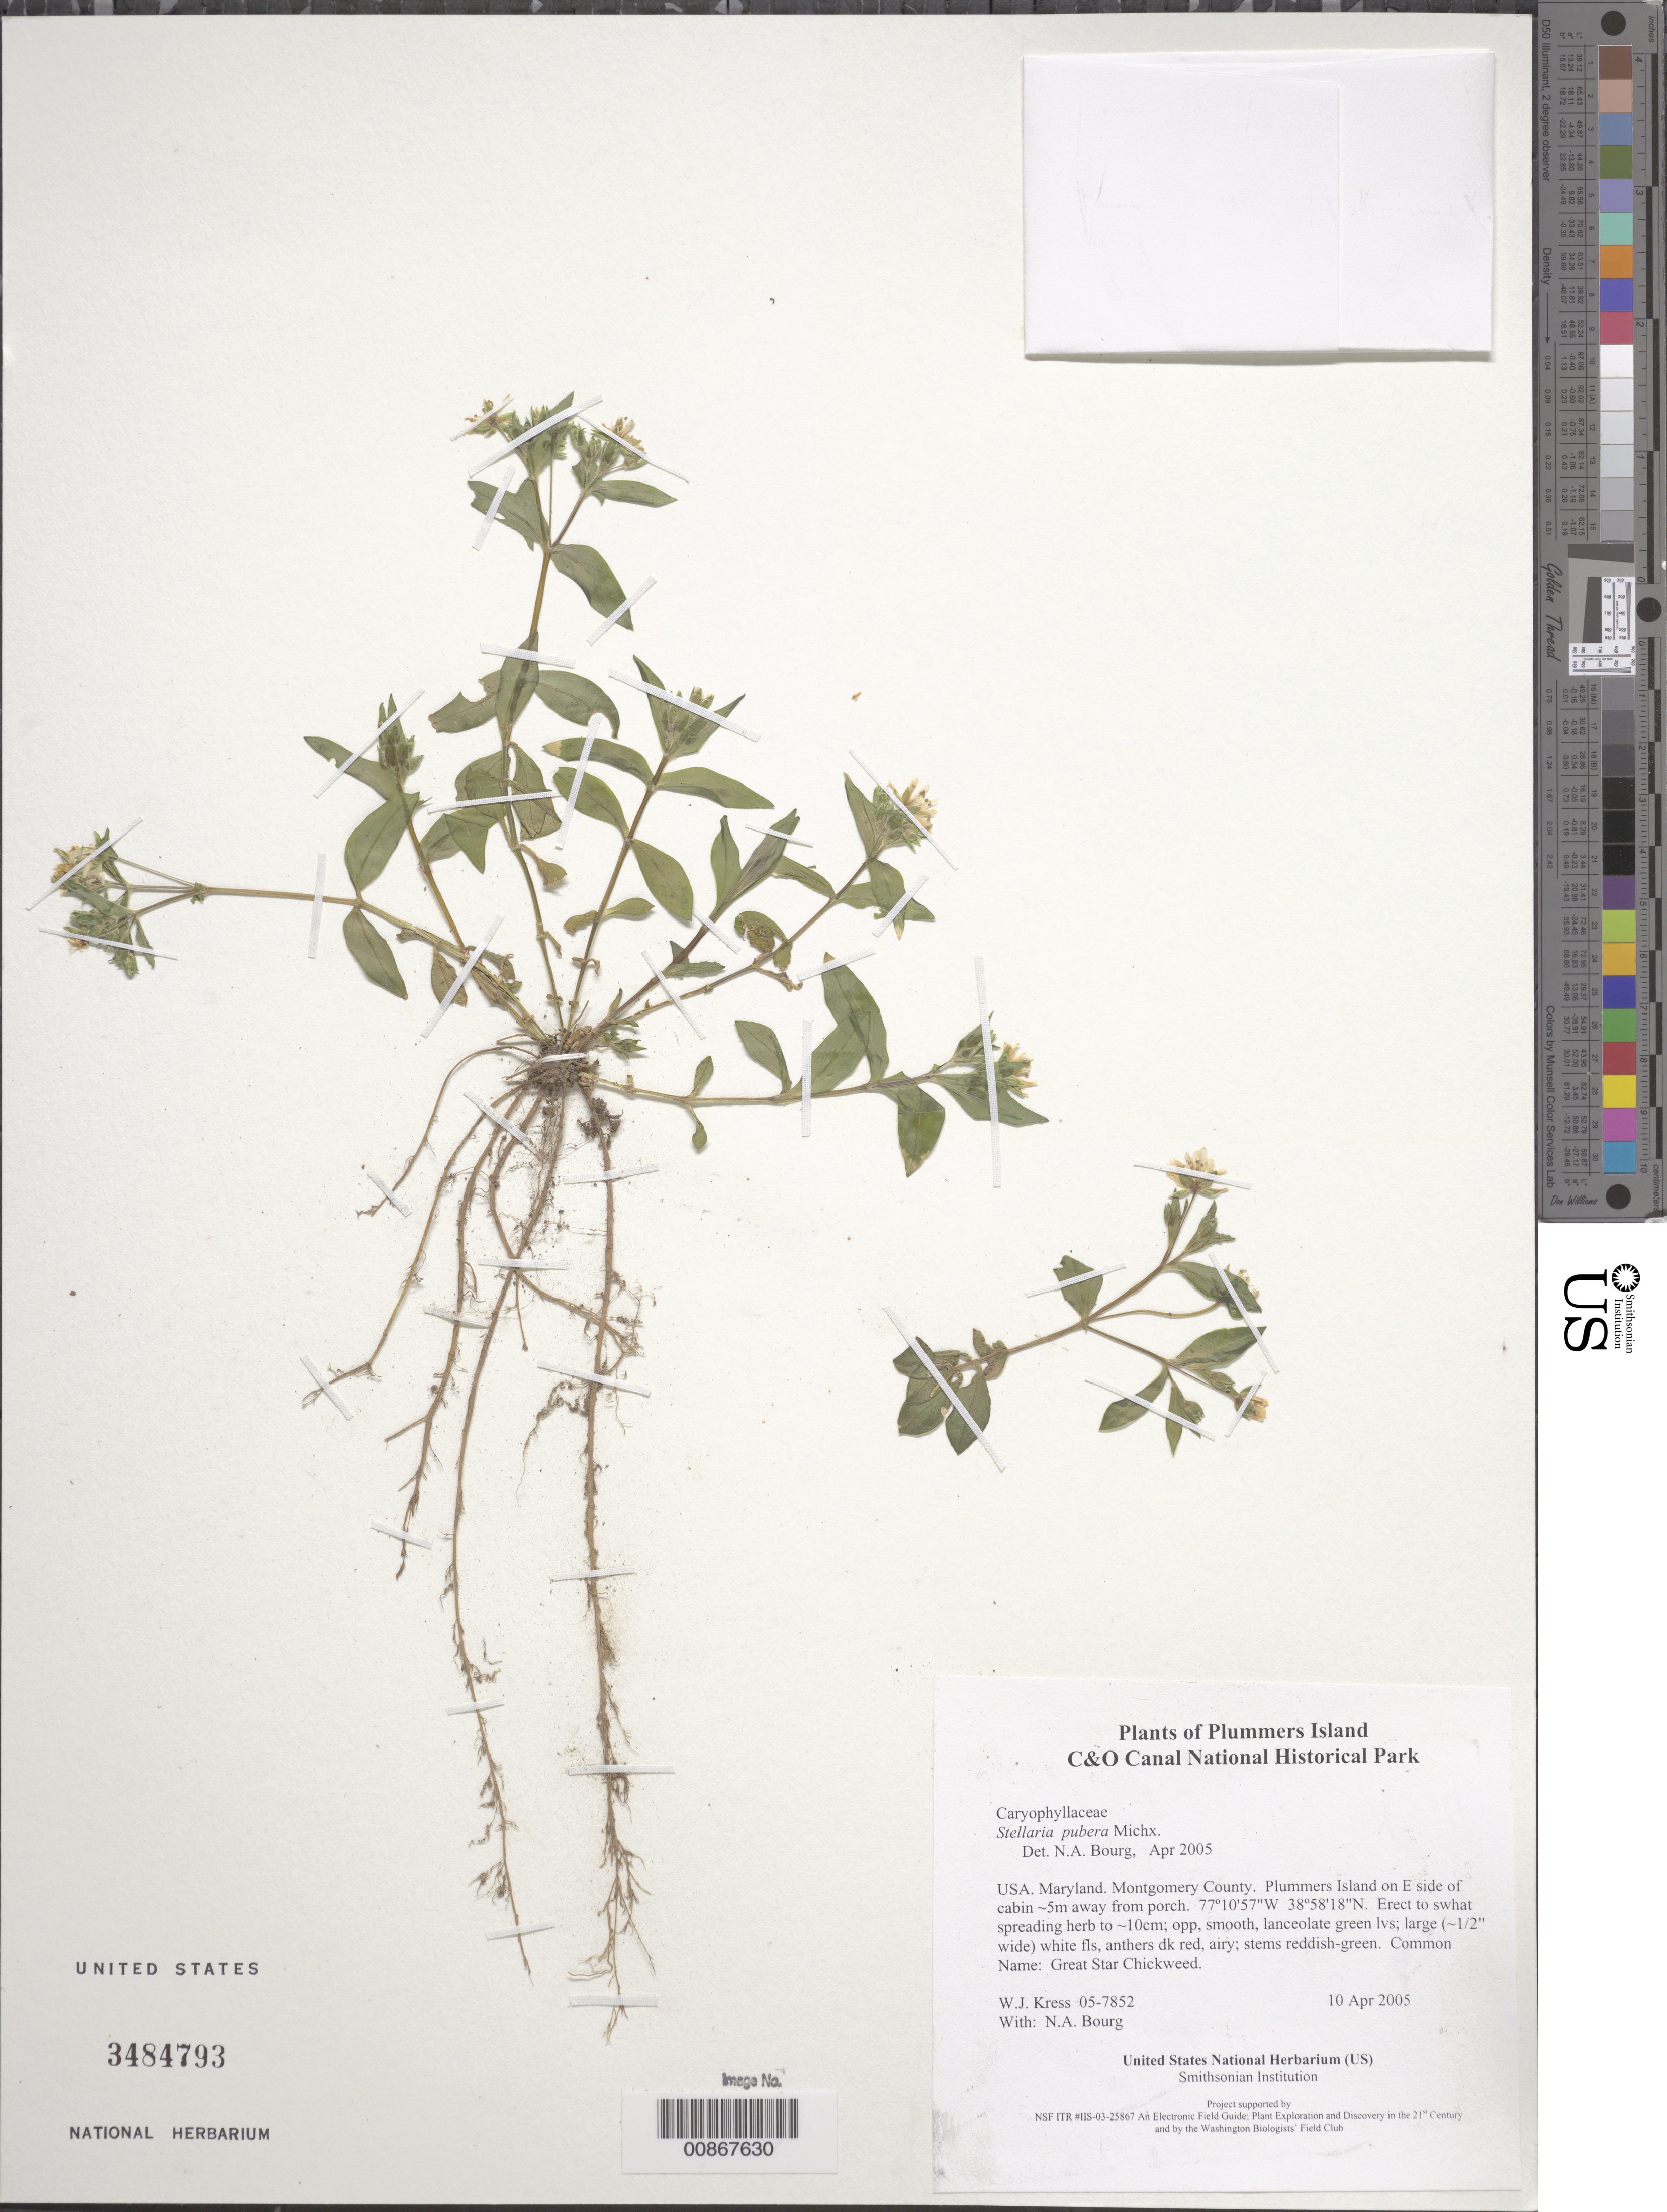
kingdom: Plantae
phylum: Tracheophyta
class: Magnoliopsida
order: Caryophyllales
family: Caryophyllaceae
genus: Stellaria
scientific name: Stellaria pubera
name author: Michx.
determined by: Bourg, N. A.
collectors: W. J. Kress & N. A. Bourg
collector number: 05-7852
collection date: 2005-04-10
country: United States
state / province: Maryland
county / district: Montgomery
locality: Chesapeake and Ohio Canal National Historical Park, Plummers Island on E side of cabin ~5m away from porch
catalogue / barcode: US 3484793